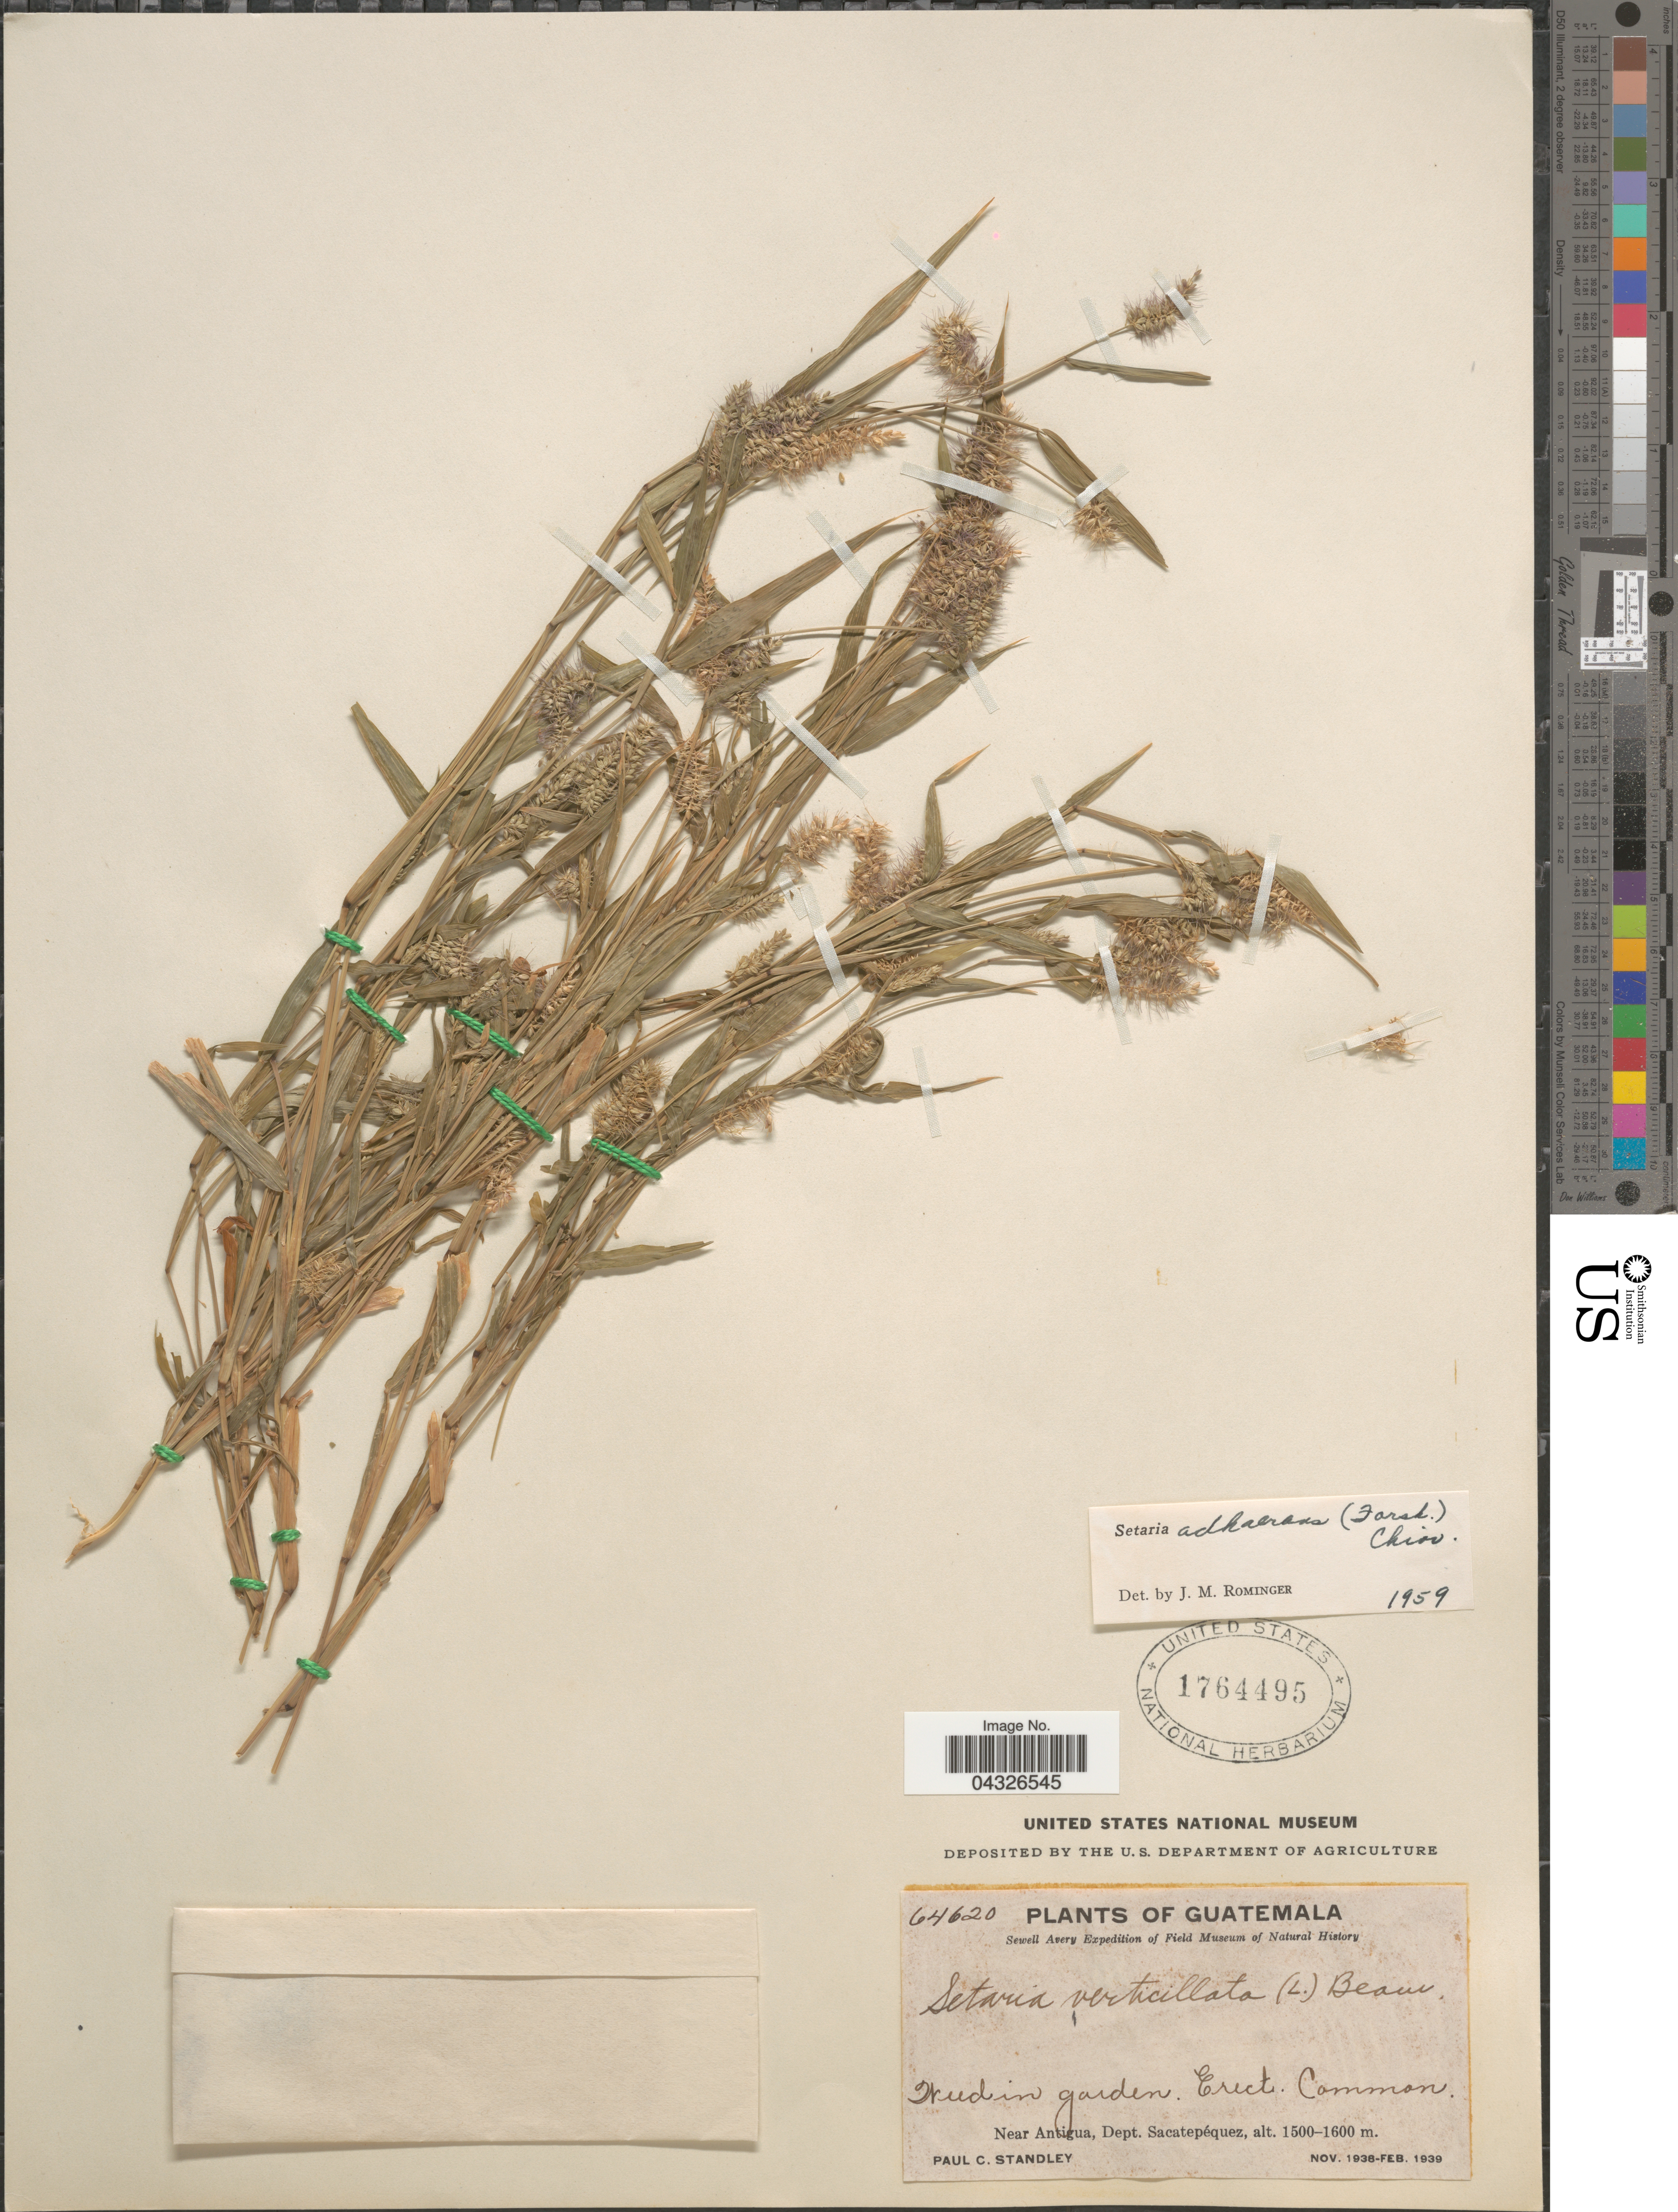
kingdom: Plantae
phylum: Tracheophyta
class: Liliopsida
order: Poales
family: Poaceae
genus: Setaria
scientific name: Setaria adhaerens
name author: (Forssk.) Chiov.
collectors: P. C. Standley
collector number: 64620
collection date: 1938-11/1939-02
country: Guatemala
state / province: Sacatepequez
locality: Sewell Avery Expedition. Weed in garden. Near Antigua, Dept. Sacatepéquez.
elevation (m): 1500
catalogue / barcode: US 1764495